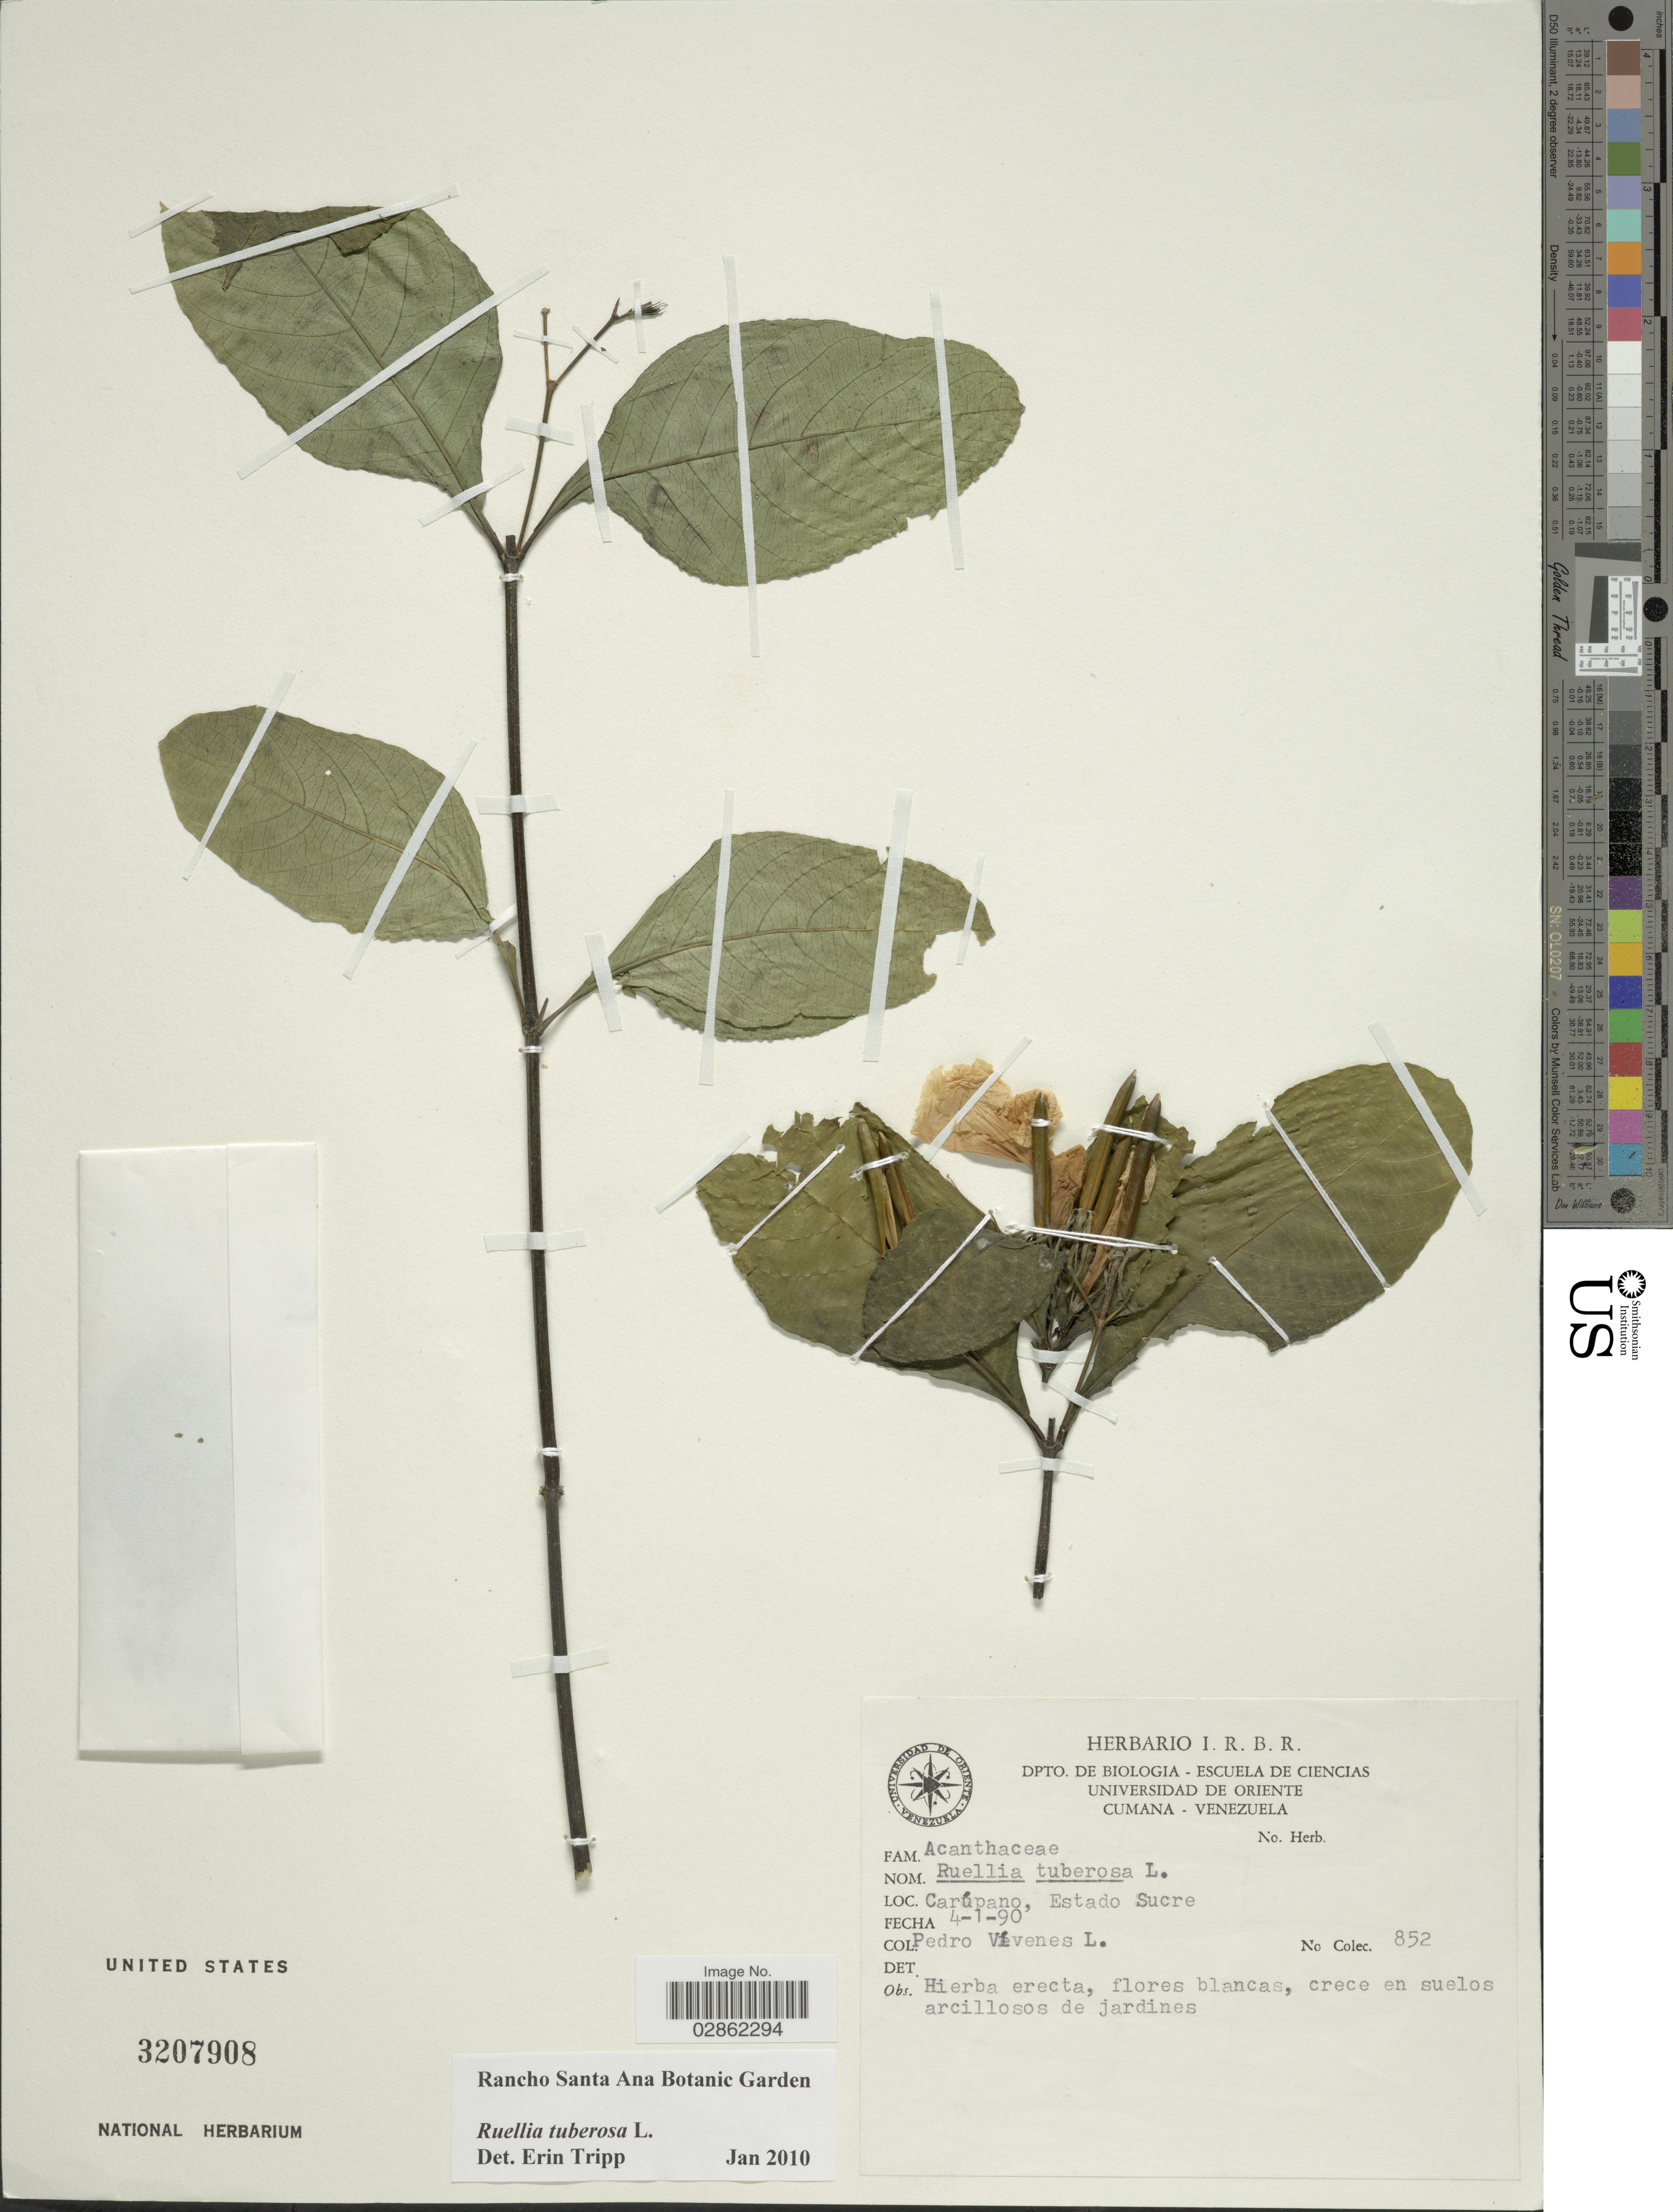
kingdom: Plantae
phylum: Tracheophyta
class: Magnoliopsida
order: Lamiales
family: Acanthaceae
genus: Ruellia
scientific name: Ruellia tuberosa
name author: L.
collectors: P. Vivenes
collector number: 852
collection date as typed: Transcribed d/m/y: 4/1/90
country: Venezuela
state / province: Sucre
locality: Carúpano.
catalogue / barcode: US 3207908